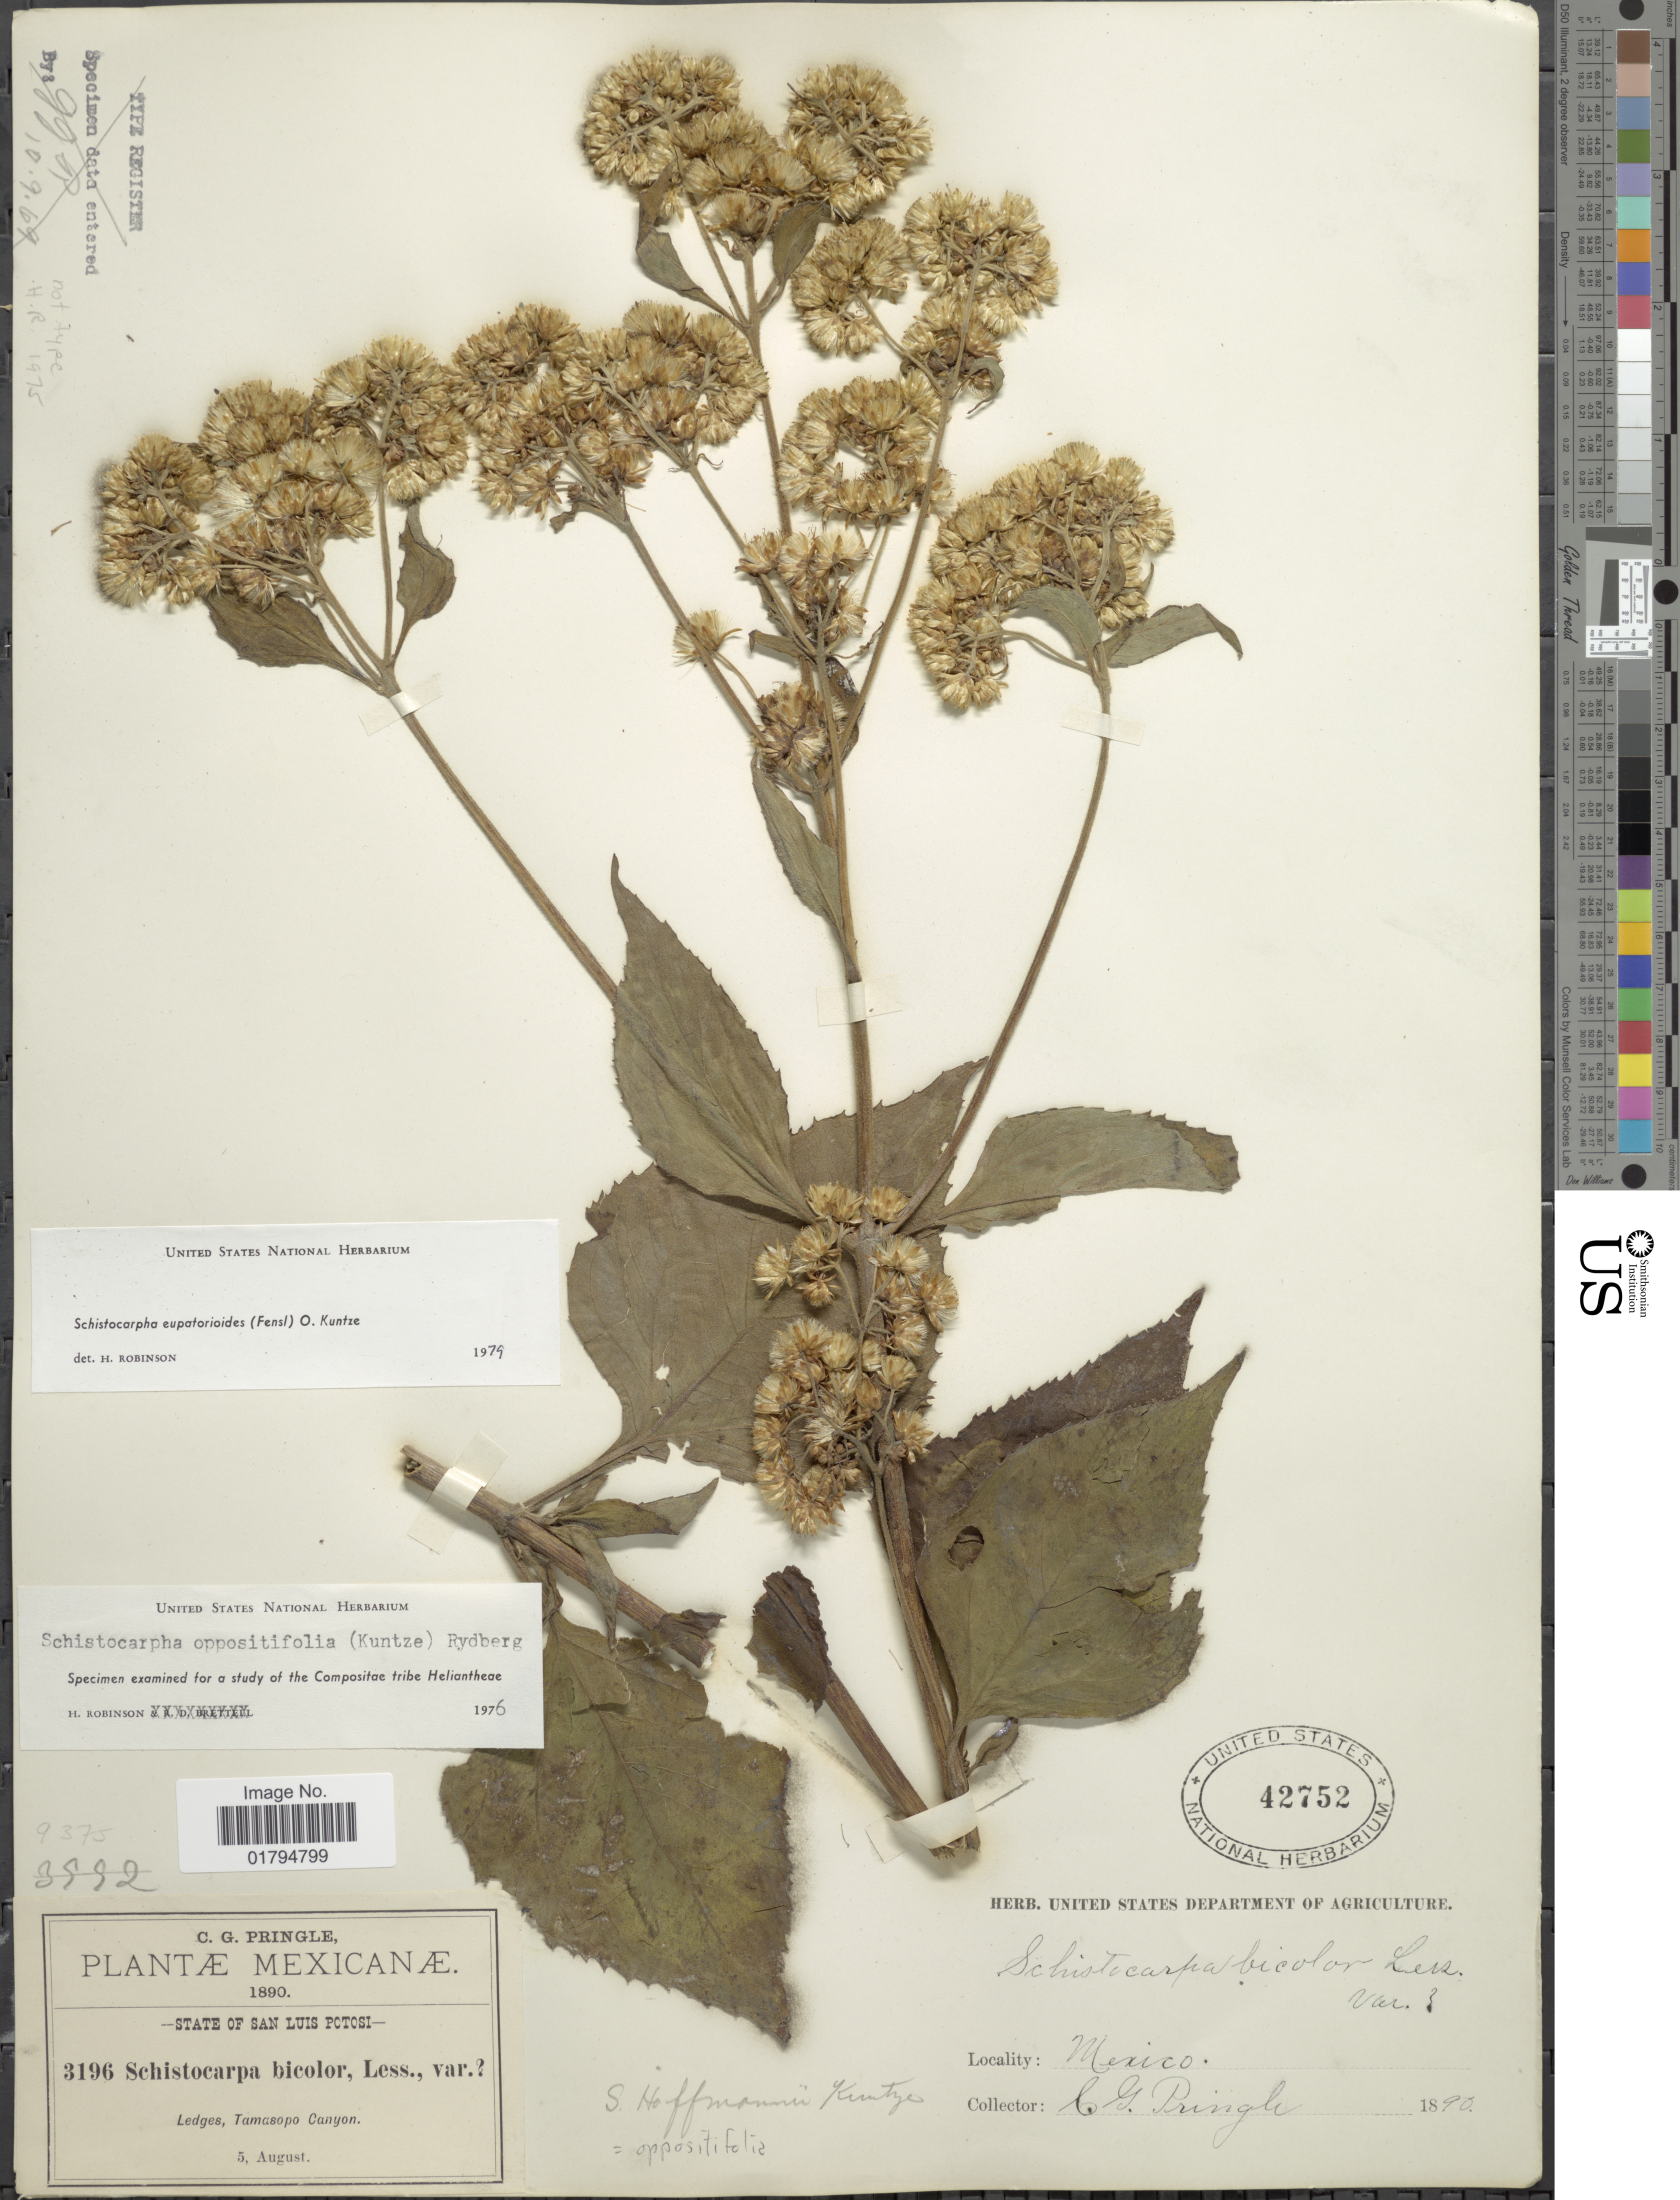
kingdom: Plantae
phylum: Tracheophyta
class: Magnoliopsida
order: Asterales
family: Asteraceae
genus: Schistocarpha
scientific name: Schistocarpha eupatorioides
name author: (Fenzl) Kuntze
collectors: C. G. Pringle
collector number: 3196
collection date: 1890-08-05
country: Mexico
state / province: San Luis Potosí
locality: Ledges, Tamasopo Canyon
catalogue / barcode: US 42752